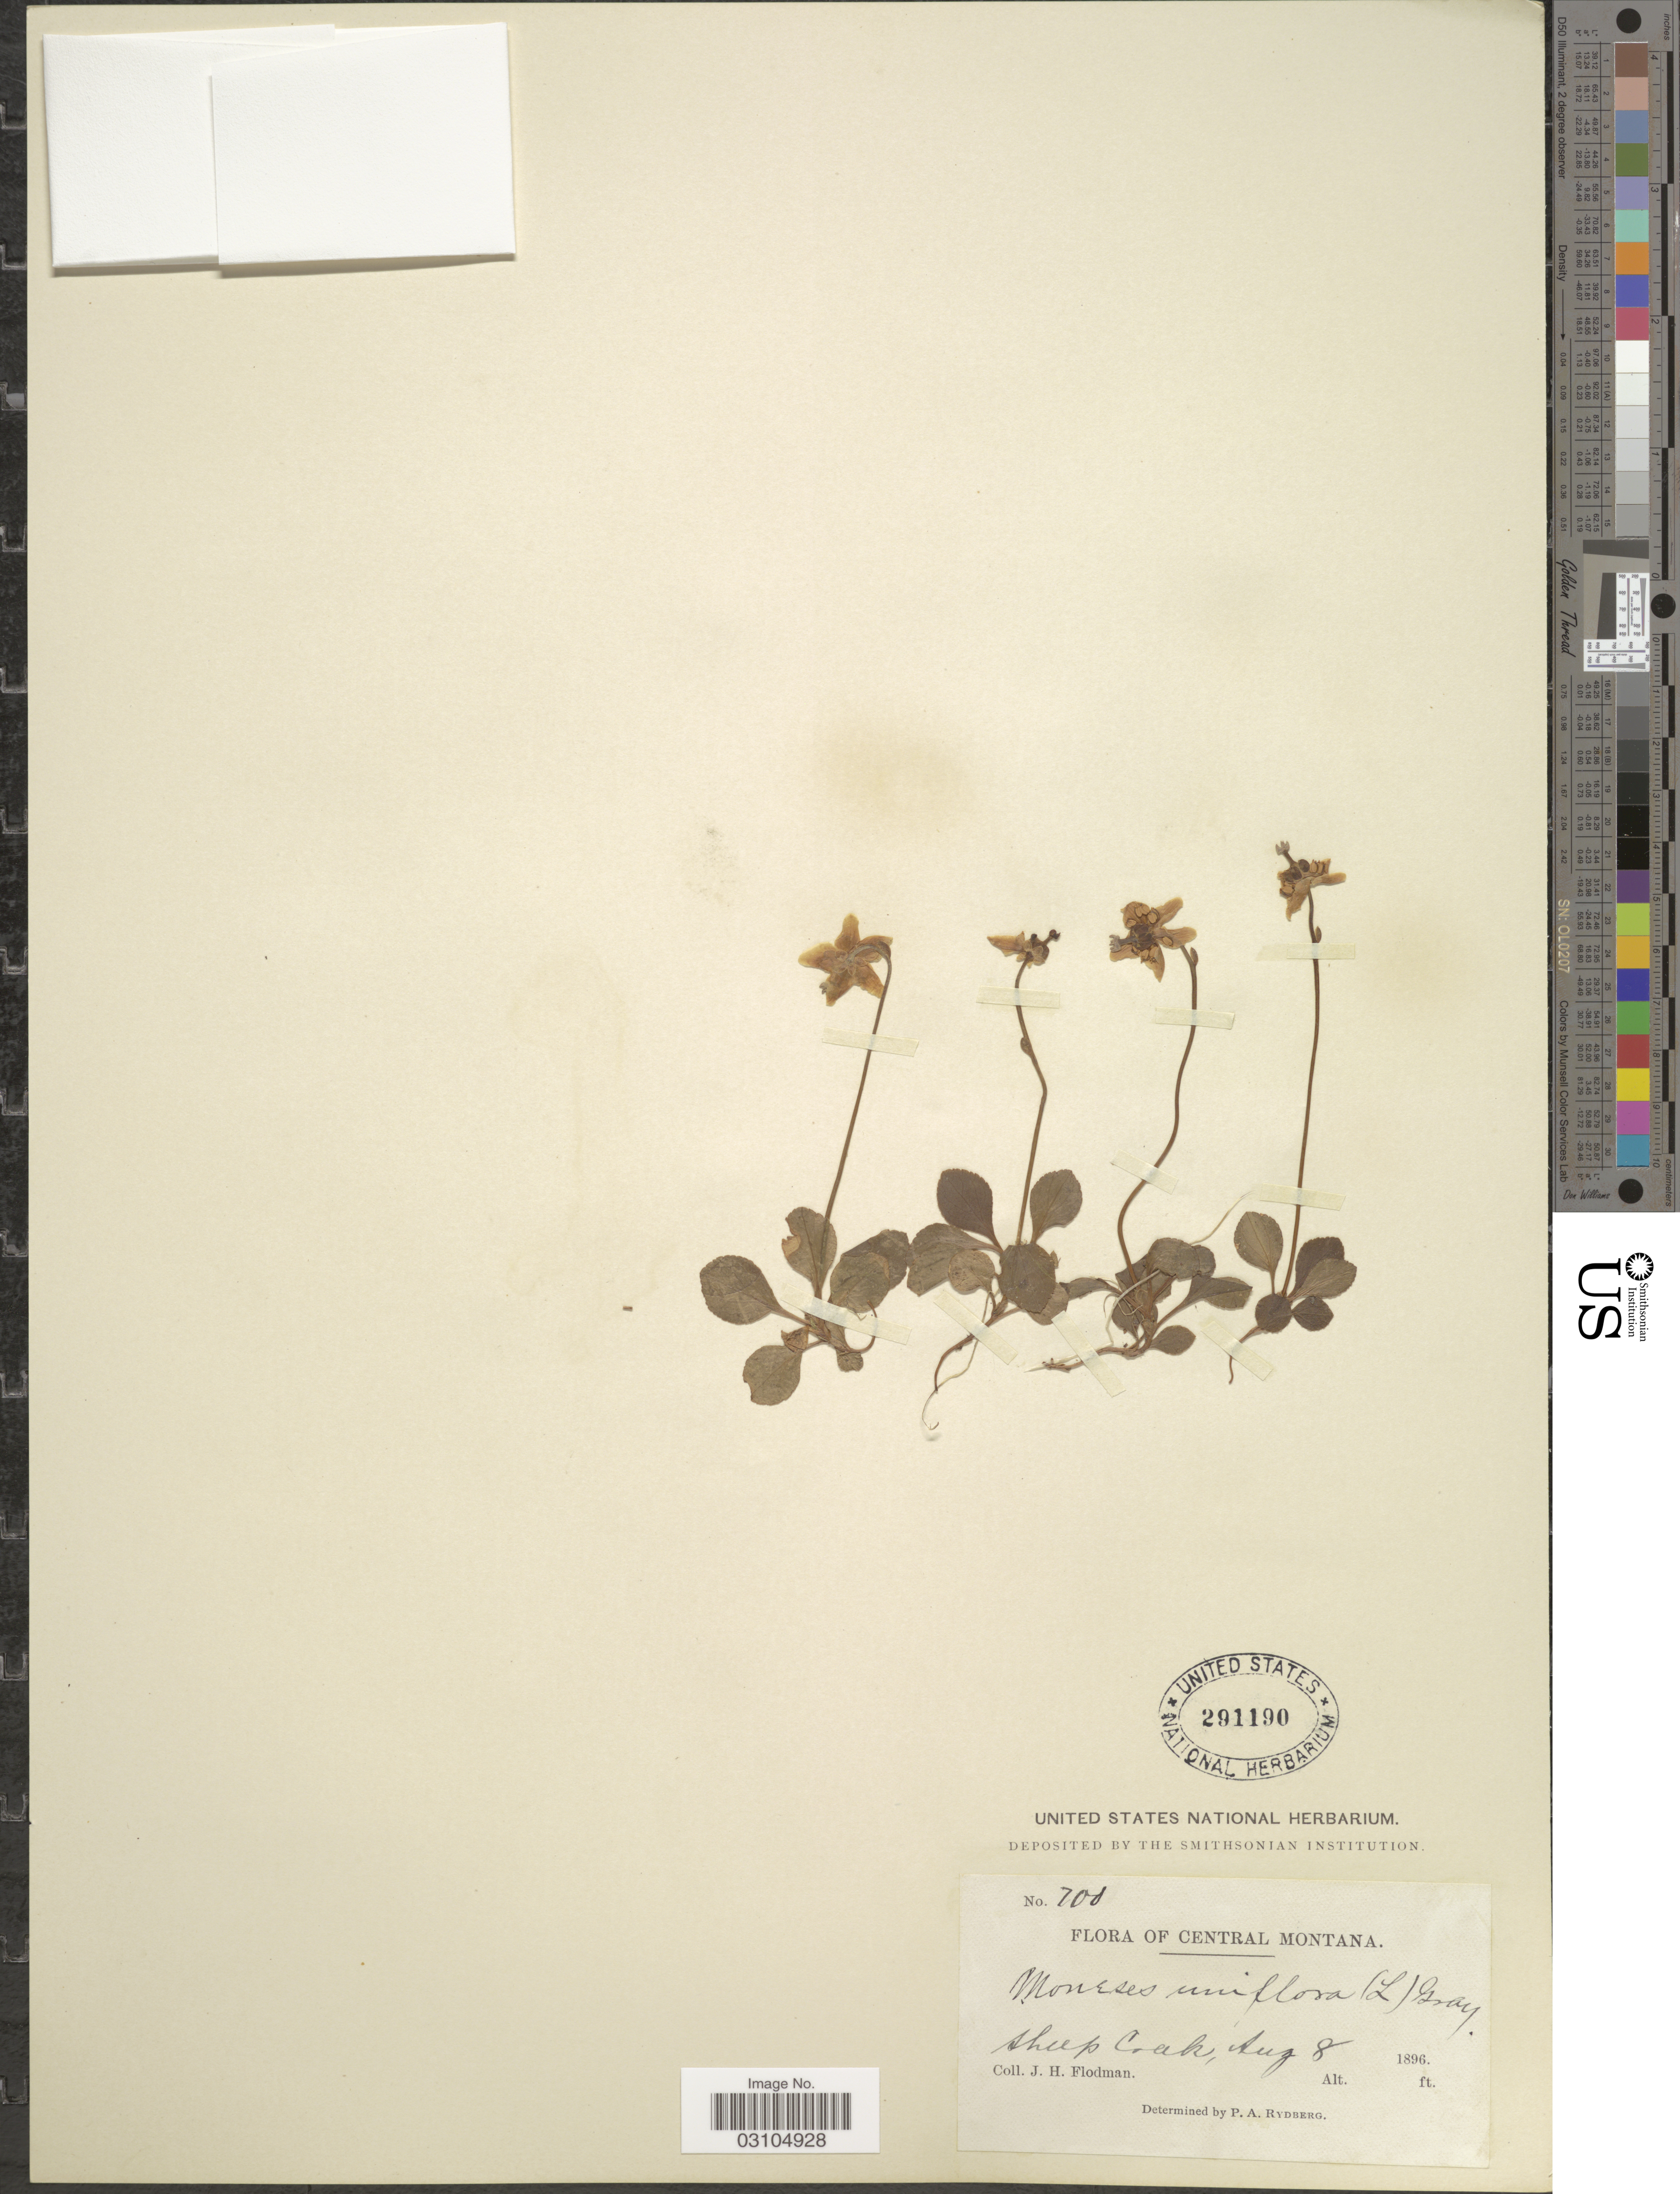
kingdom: Plantae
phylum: Tracheophyta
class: Magnoliopsida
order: Ericales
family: Ericaceae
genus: Moneses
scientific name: Moneses uniflora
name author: (L.) A. Gray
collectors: J. Flodman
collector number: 700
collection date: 1896-08-08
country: United States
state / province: Montana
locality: Central Montana, sheep Creek.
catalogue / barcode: US 291190